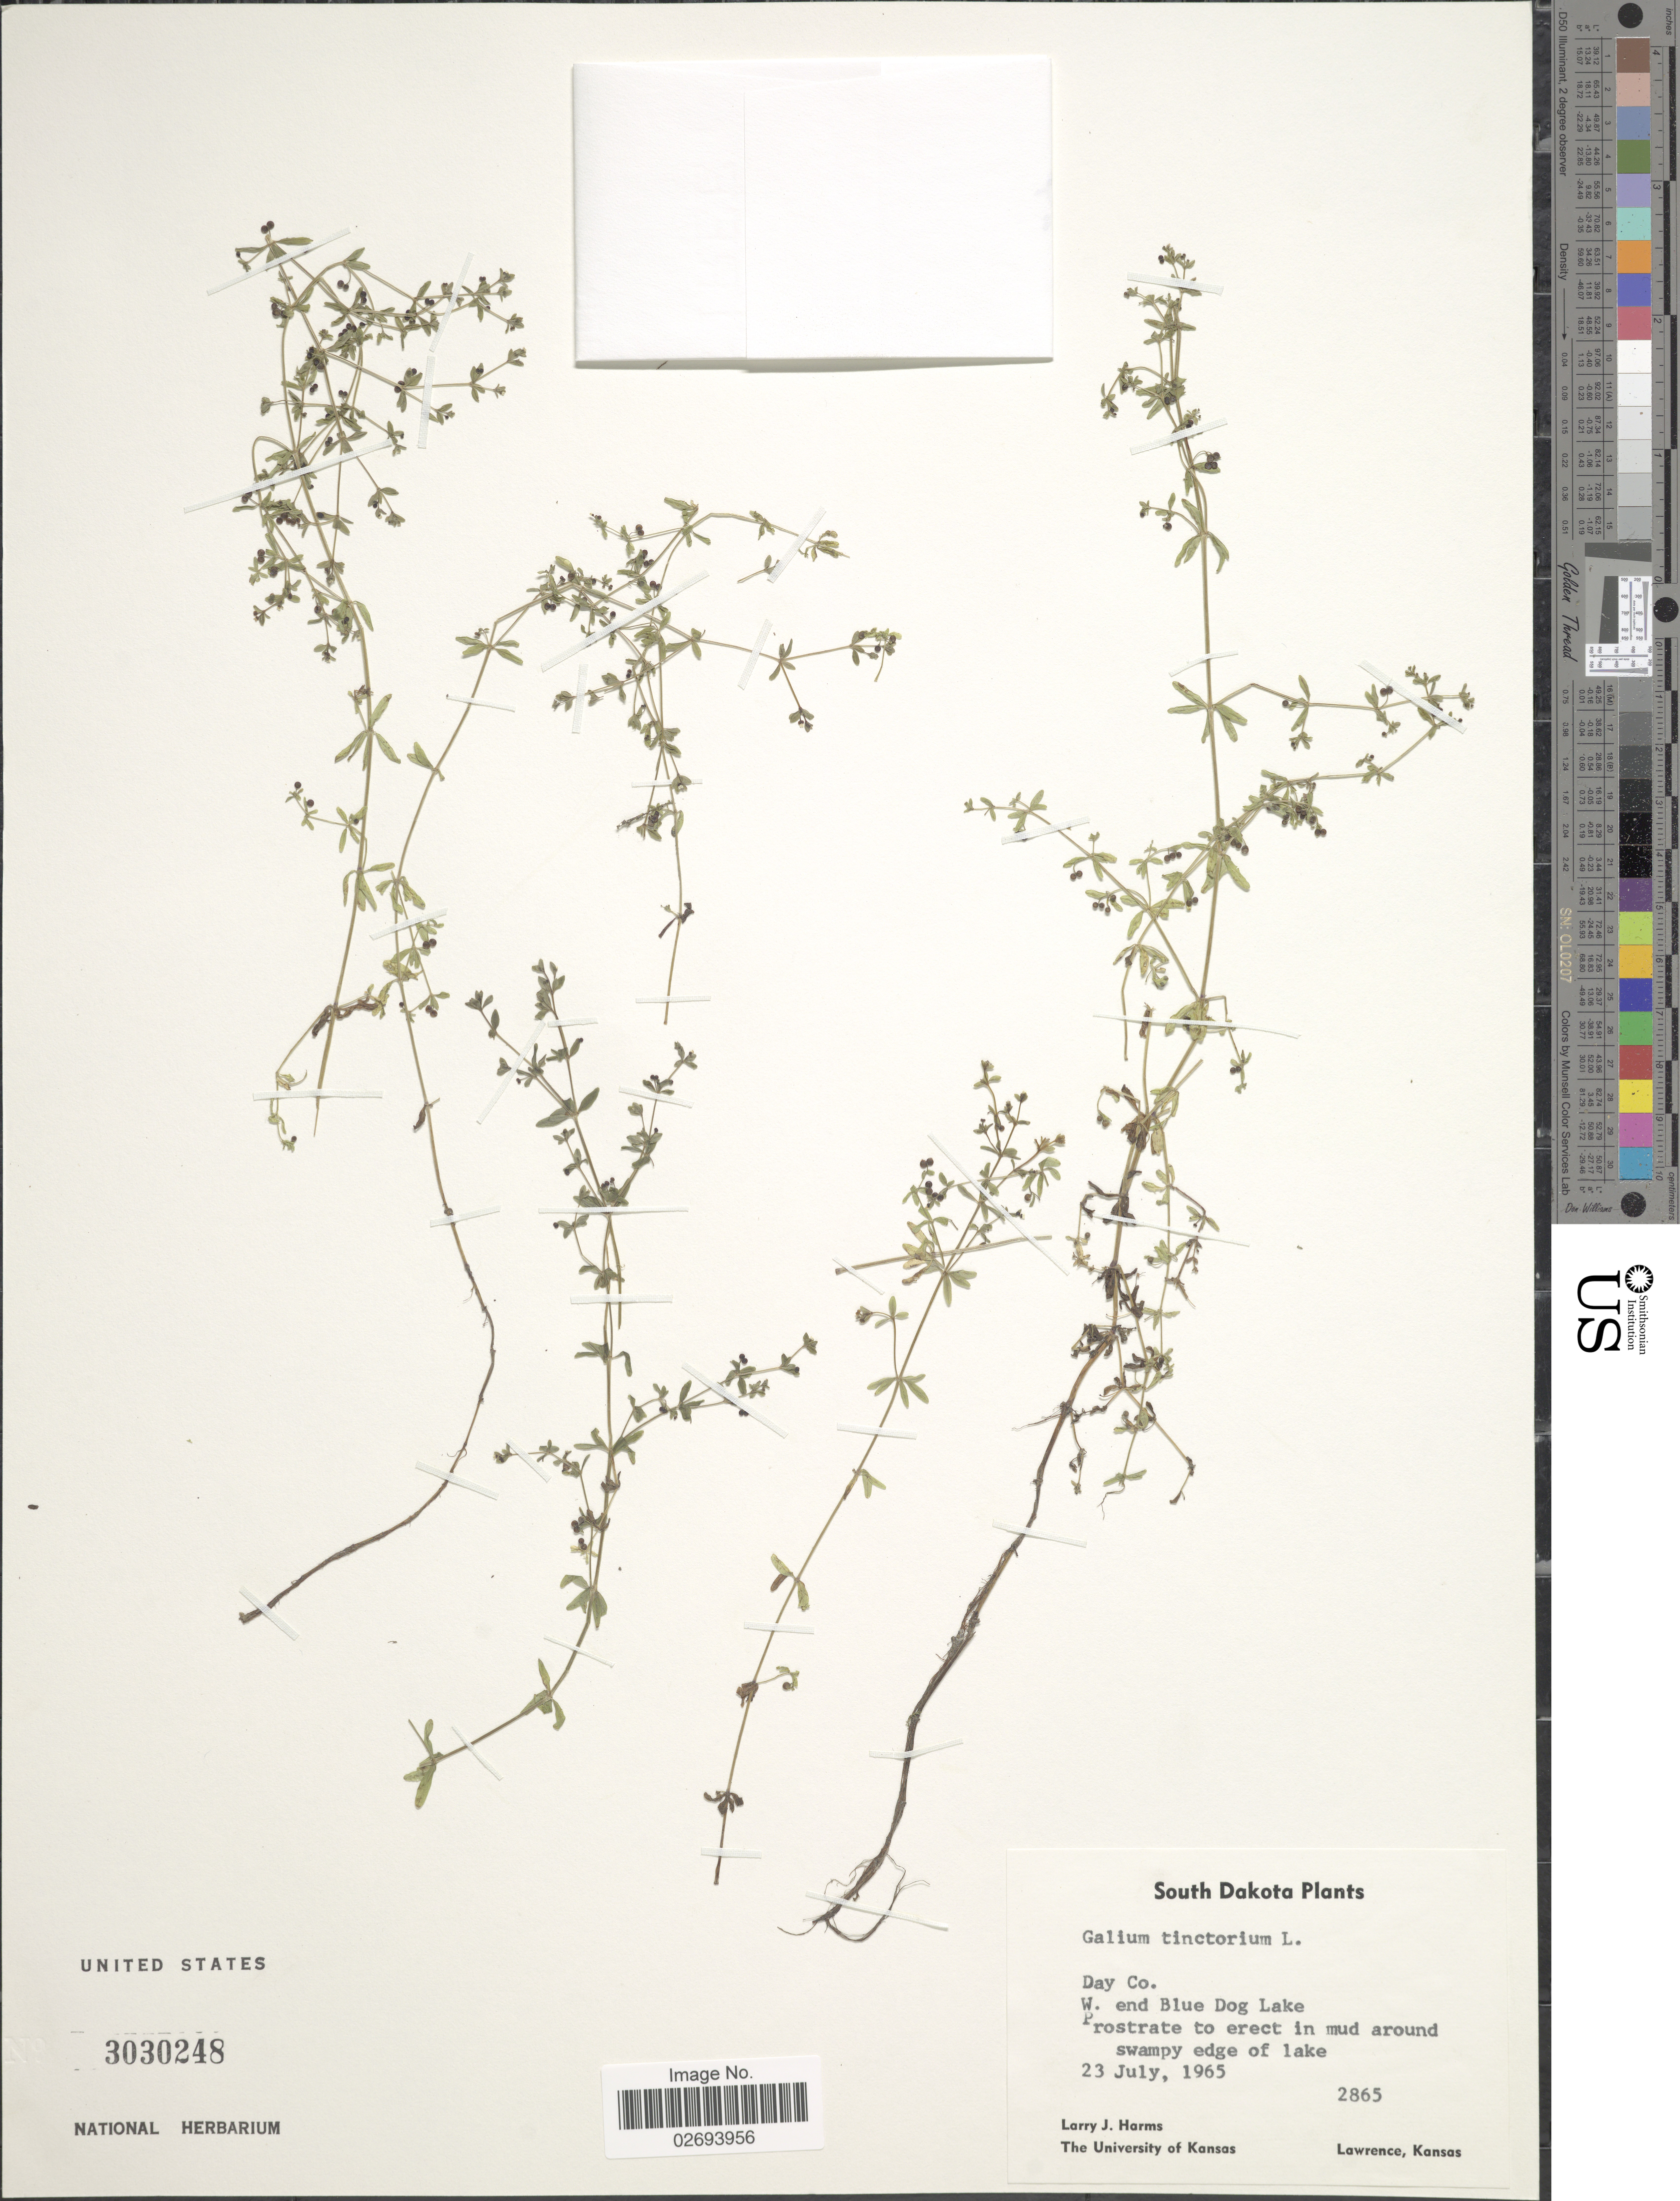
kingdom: Plantae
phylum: Tracheophyta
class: Magnoliopsida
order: Gentianales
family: Rubiaceae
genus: Galium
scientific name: Galium tinctorium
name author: (L.) Scop.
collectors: L. Harms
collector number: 2865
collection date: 1965-07-23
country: United States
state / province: South Dakota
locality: Day Co. W. end Blue Dog Lake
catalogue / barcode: US 3030248